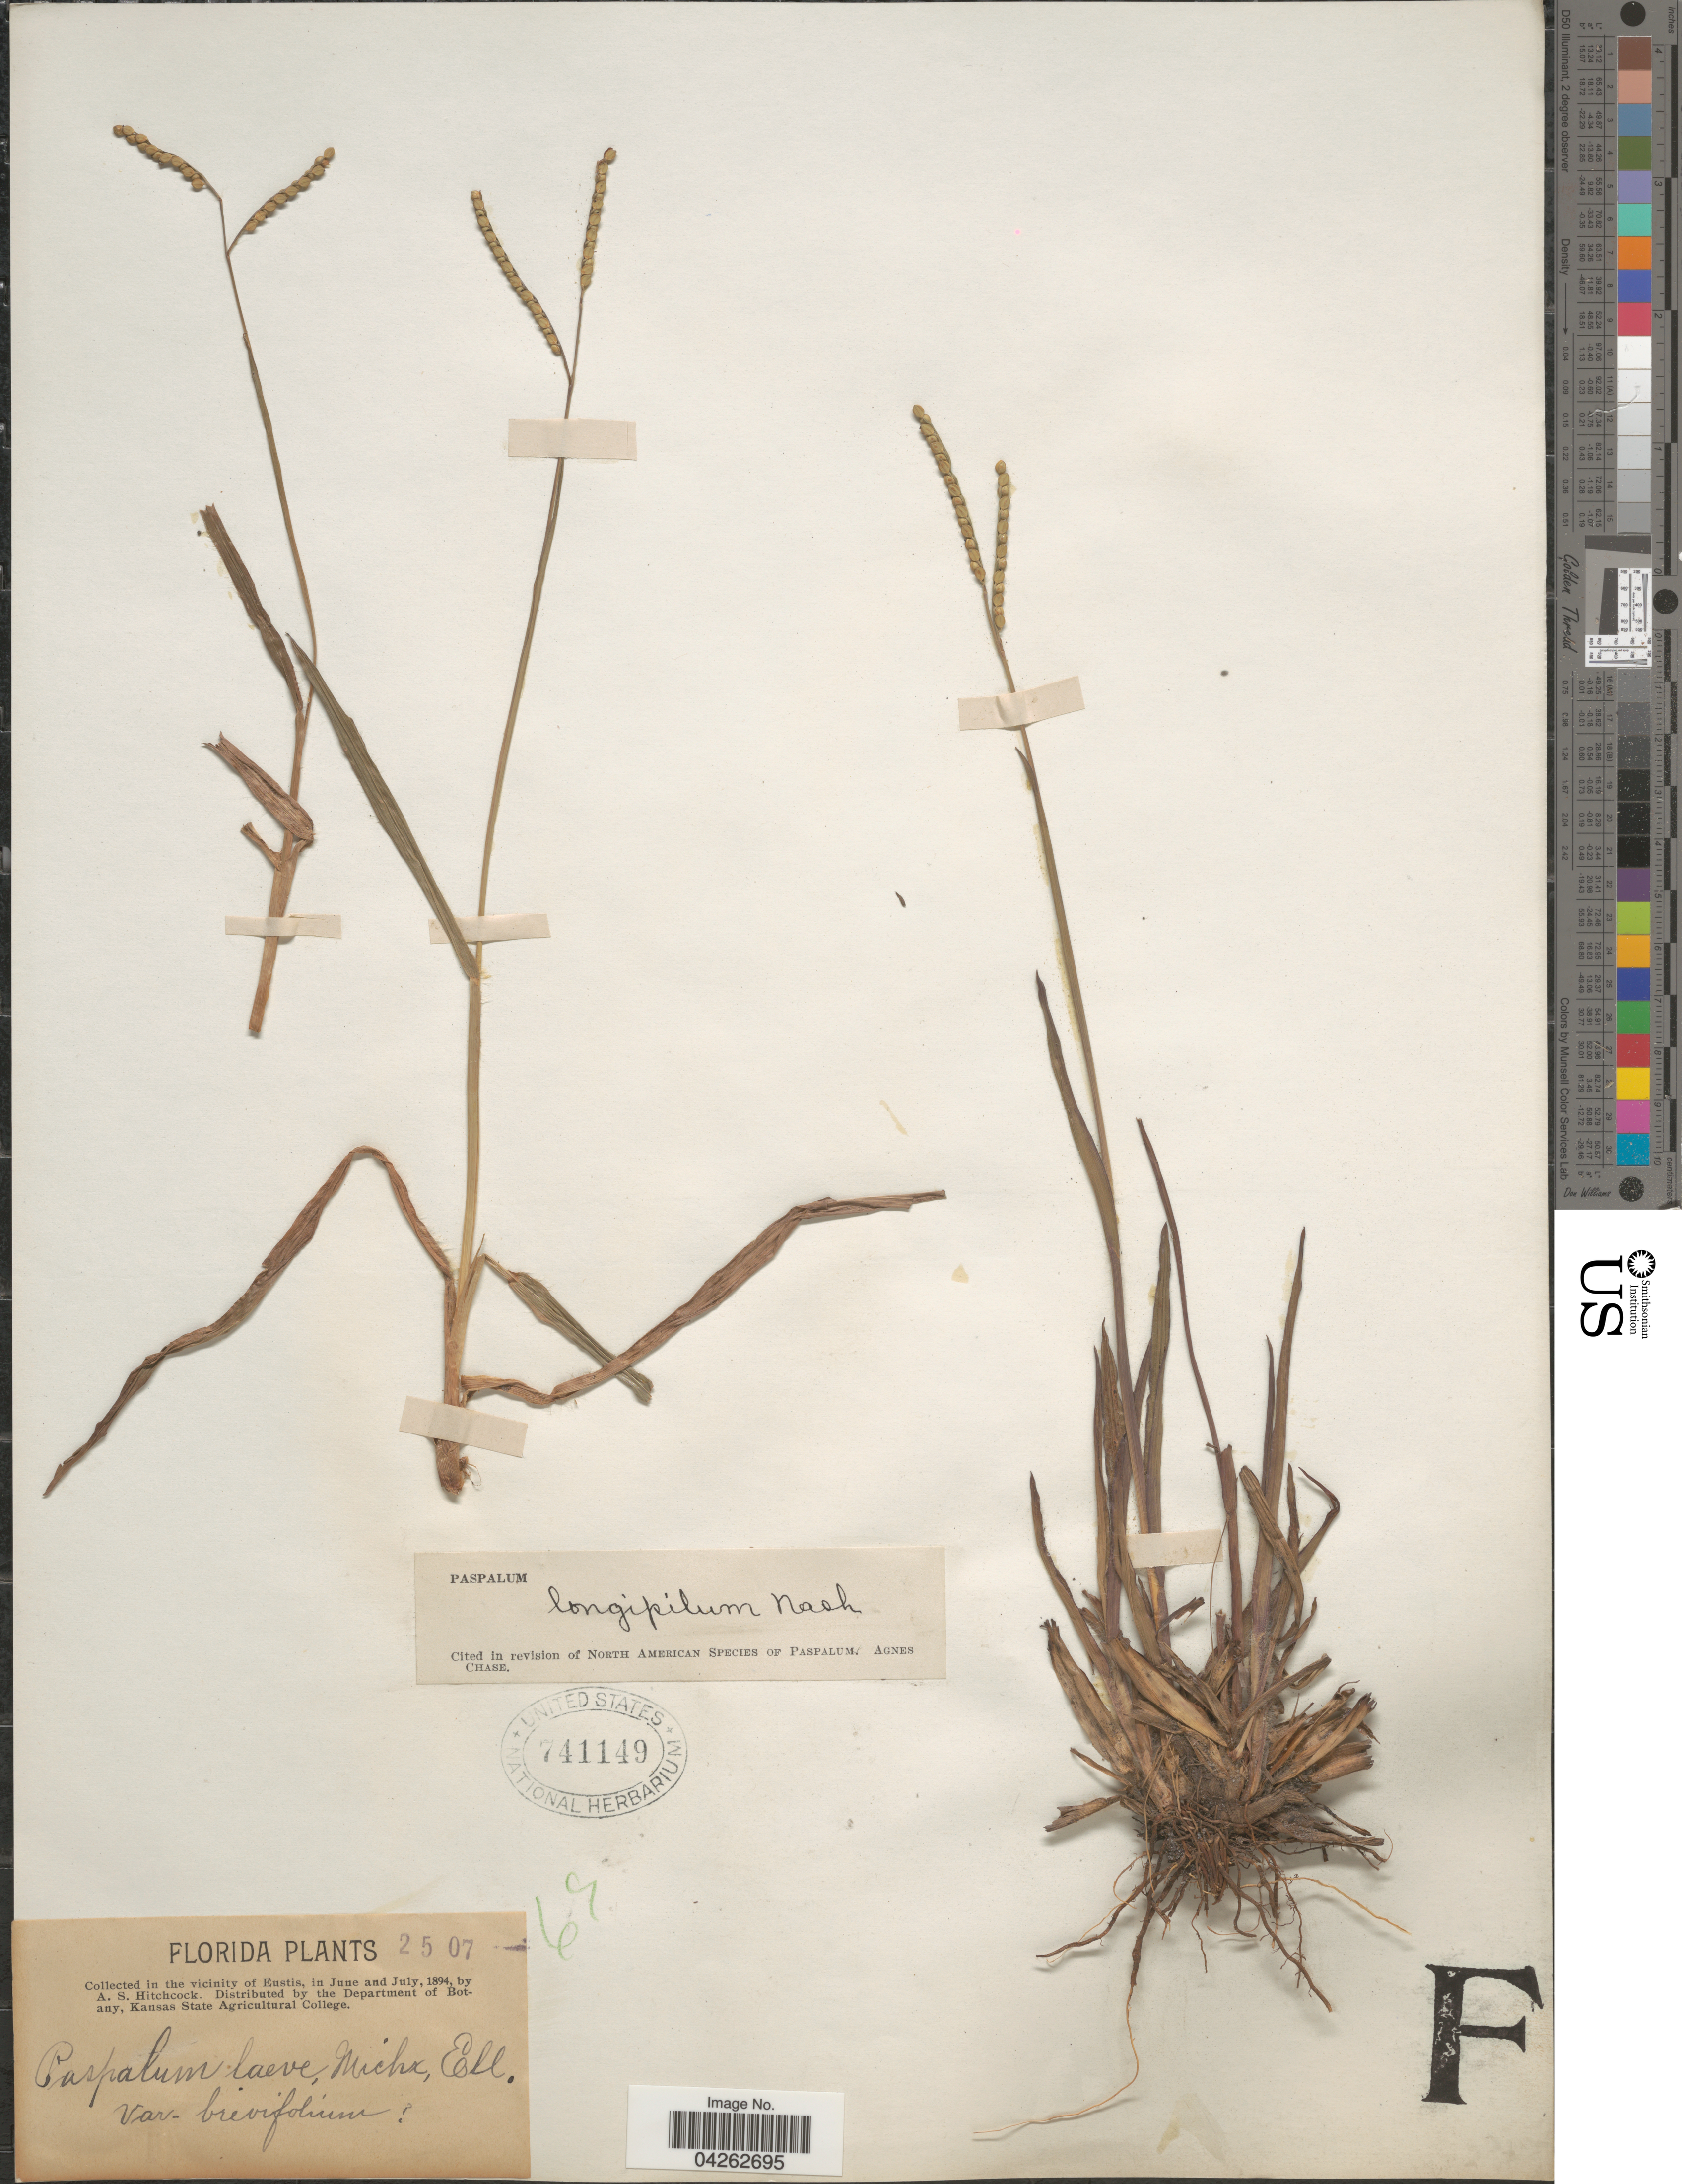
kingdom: Plantae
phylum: Tracheophyta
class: Liliopsida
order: Poales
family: Poaceae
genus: Paspalum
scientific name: Paspalum longipilum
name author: Nash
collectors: A. S. Hitchcock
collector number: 2507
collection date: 1894-06/1894-07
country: United States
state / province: Florida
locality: In the vicinity of Eustis.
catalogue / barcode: US 741149